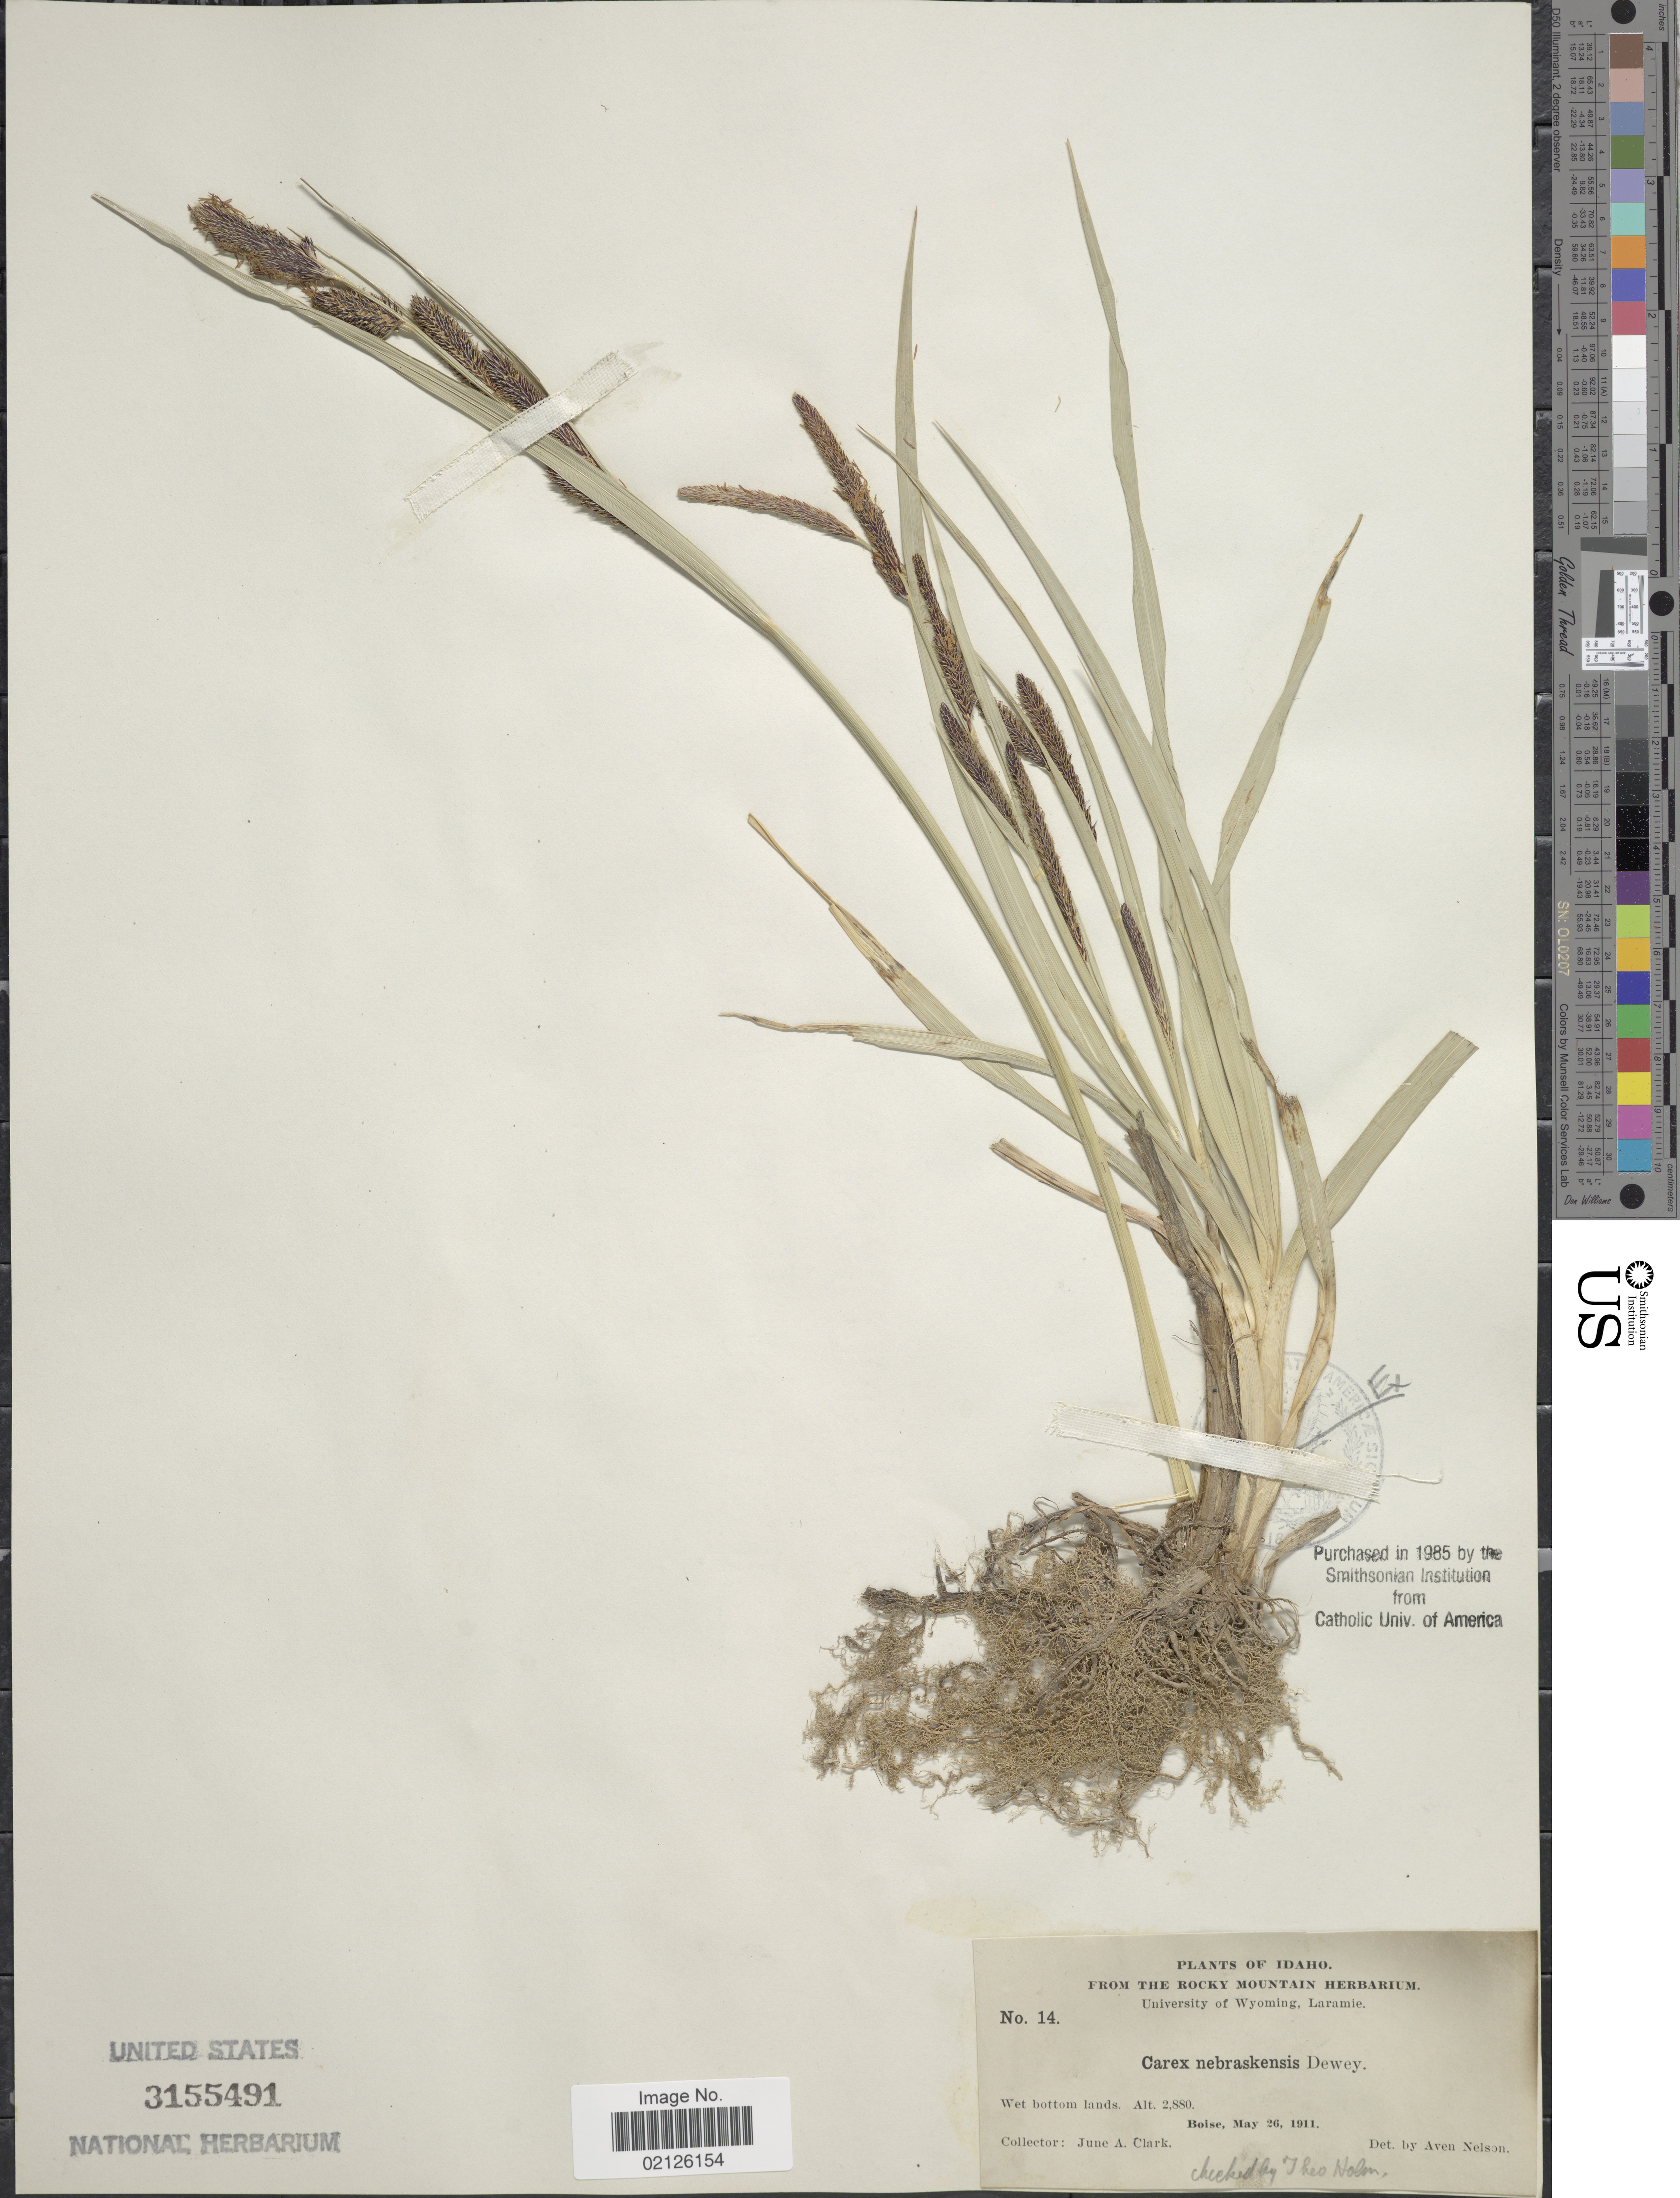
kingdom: Plantae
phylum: Tracheophyta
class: Liliopsida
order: Poales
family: Cyperaceae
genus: Carex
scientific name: Carex nebrascensis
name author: Dewey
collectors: J. A. Clark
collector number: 14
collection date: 1911-05-26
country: United States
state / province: Idaho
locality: Boise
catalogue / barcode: US 3155491